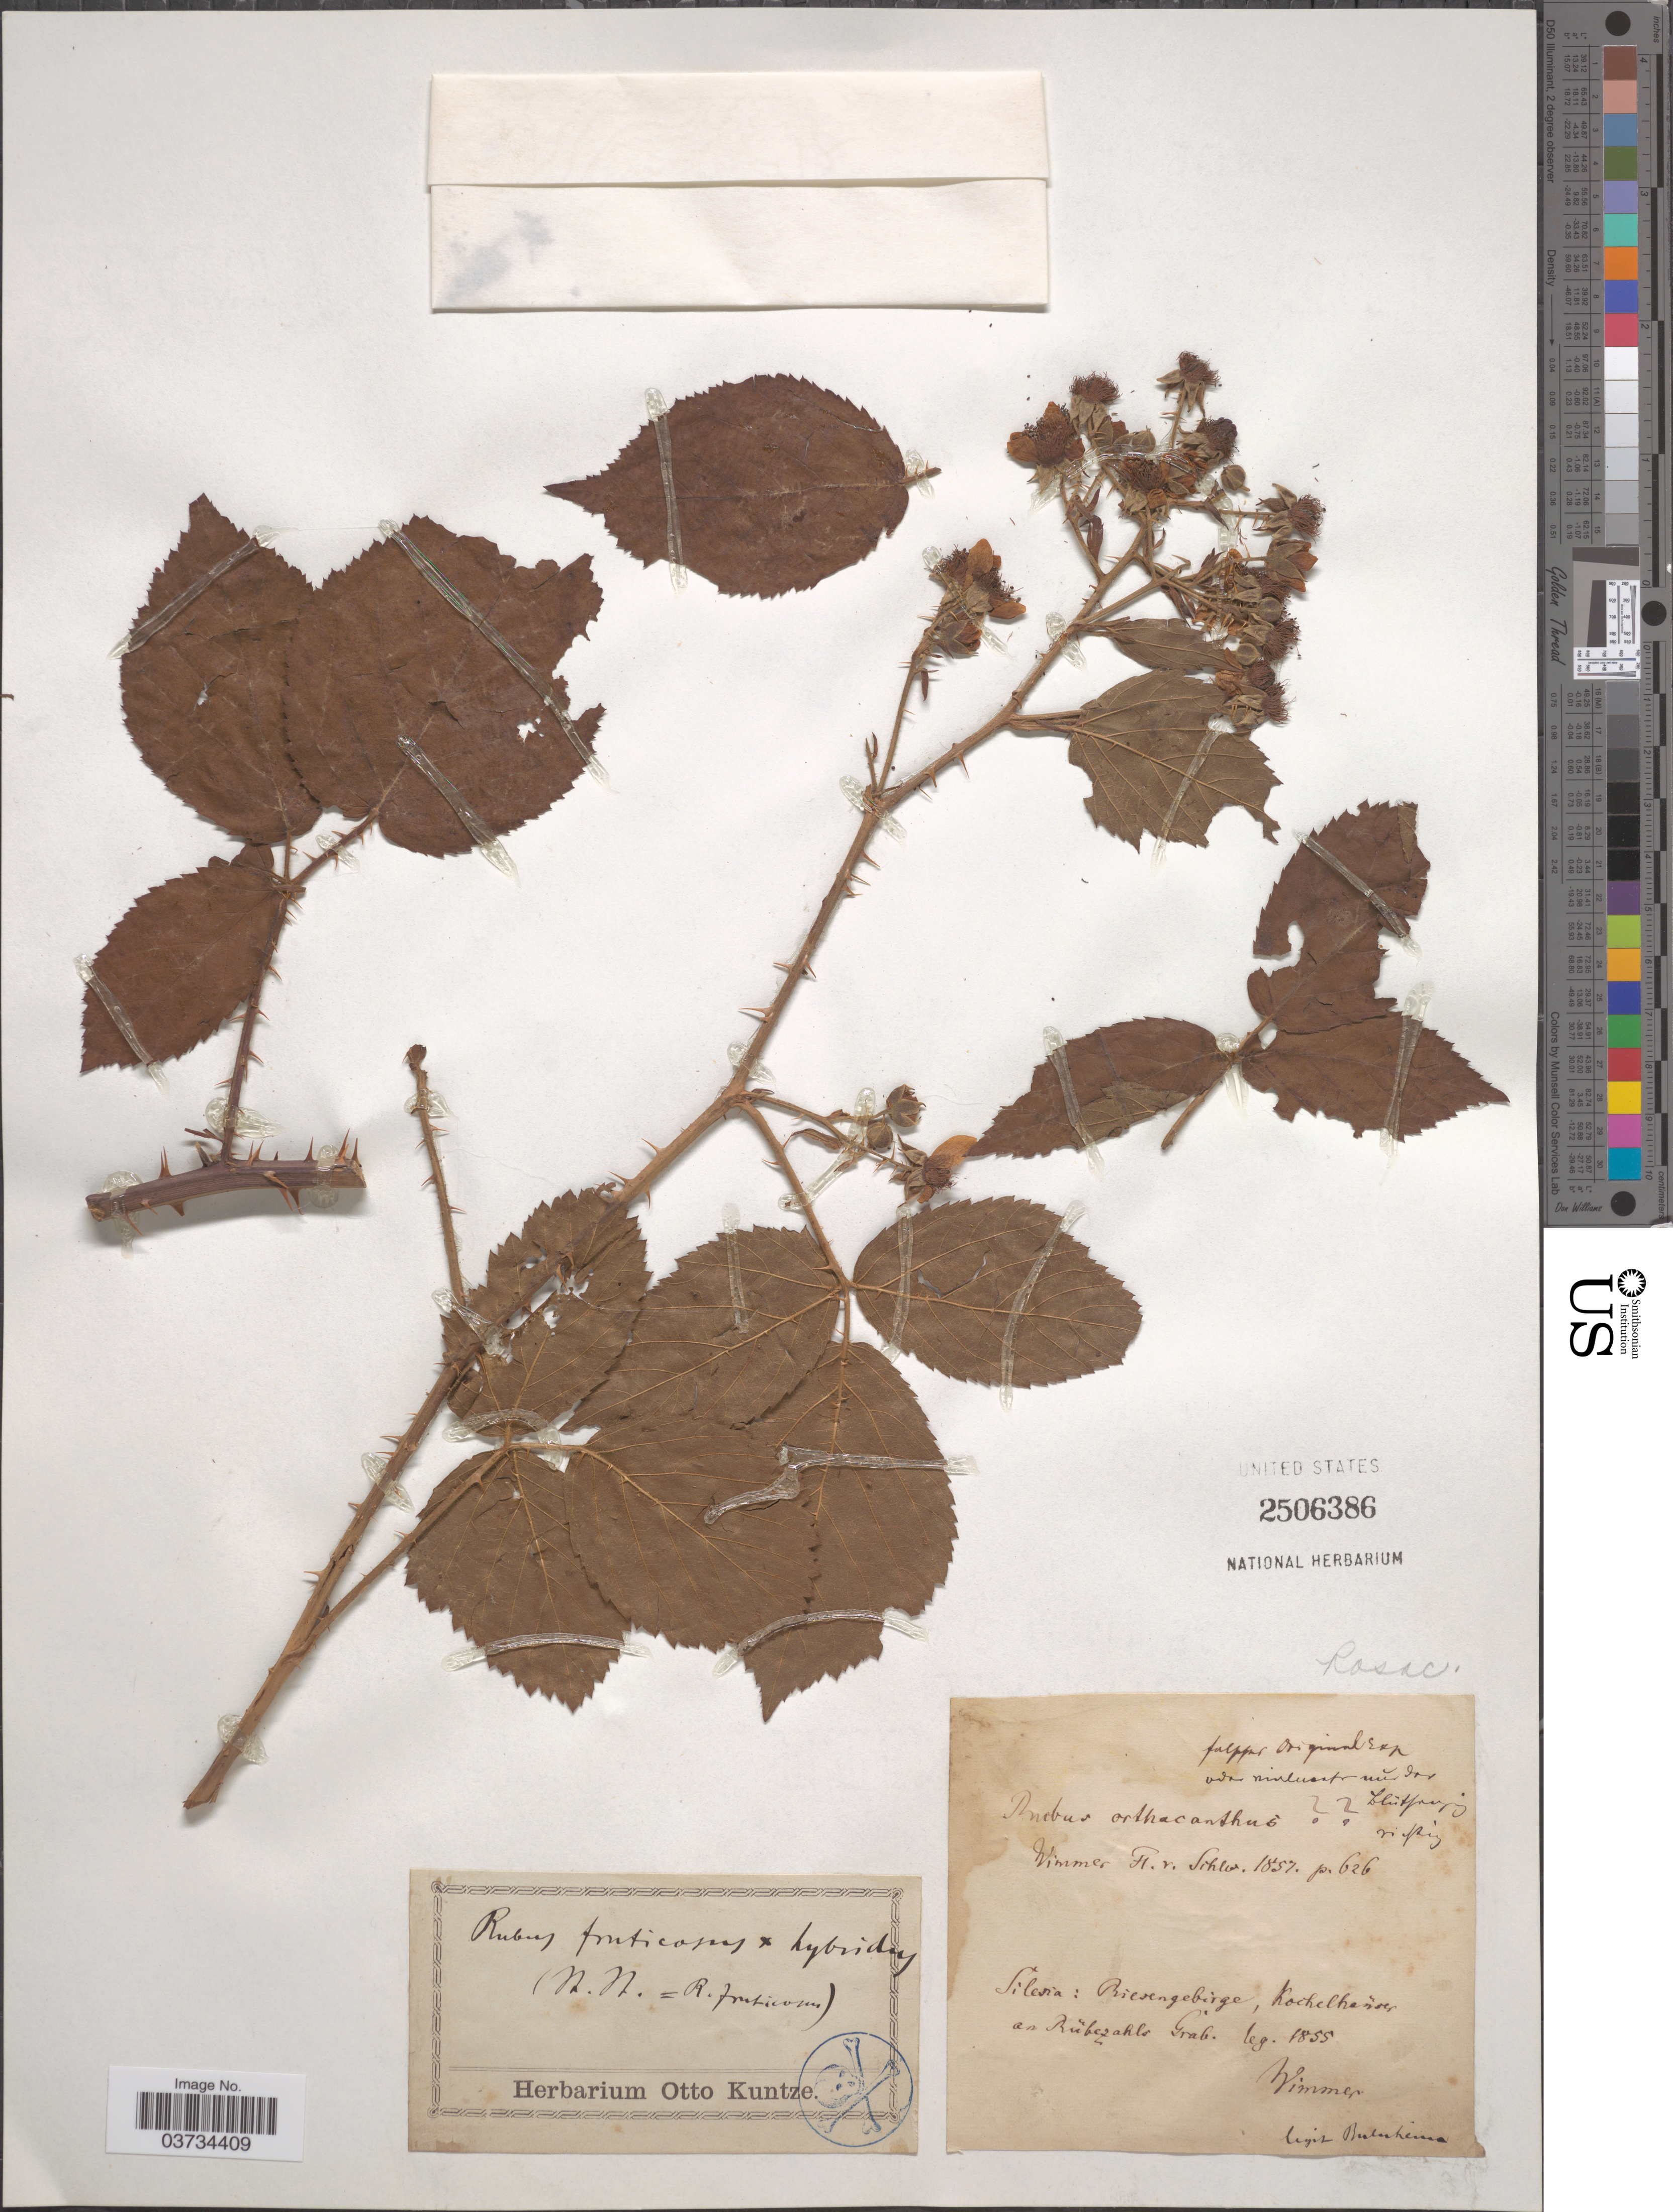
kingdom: Plantae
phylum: Tracheophyta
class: Magnoliopsida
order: Rosales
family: Rosaceae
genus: Rubus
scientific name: Rubus fruticosus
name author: L.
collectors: Buluhima & Wimmer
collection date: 1855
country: Poland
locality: Silesia: Riesengebirge, Kochelhaüser an Rübezahls Grab.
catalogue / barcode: US 2506386